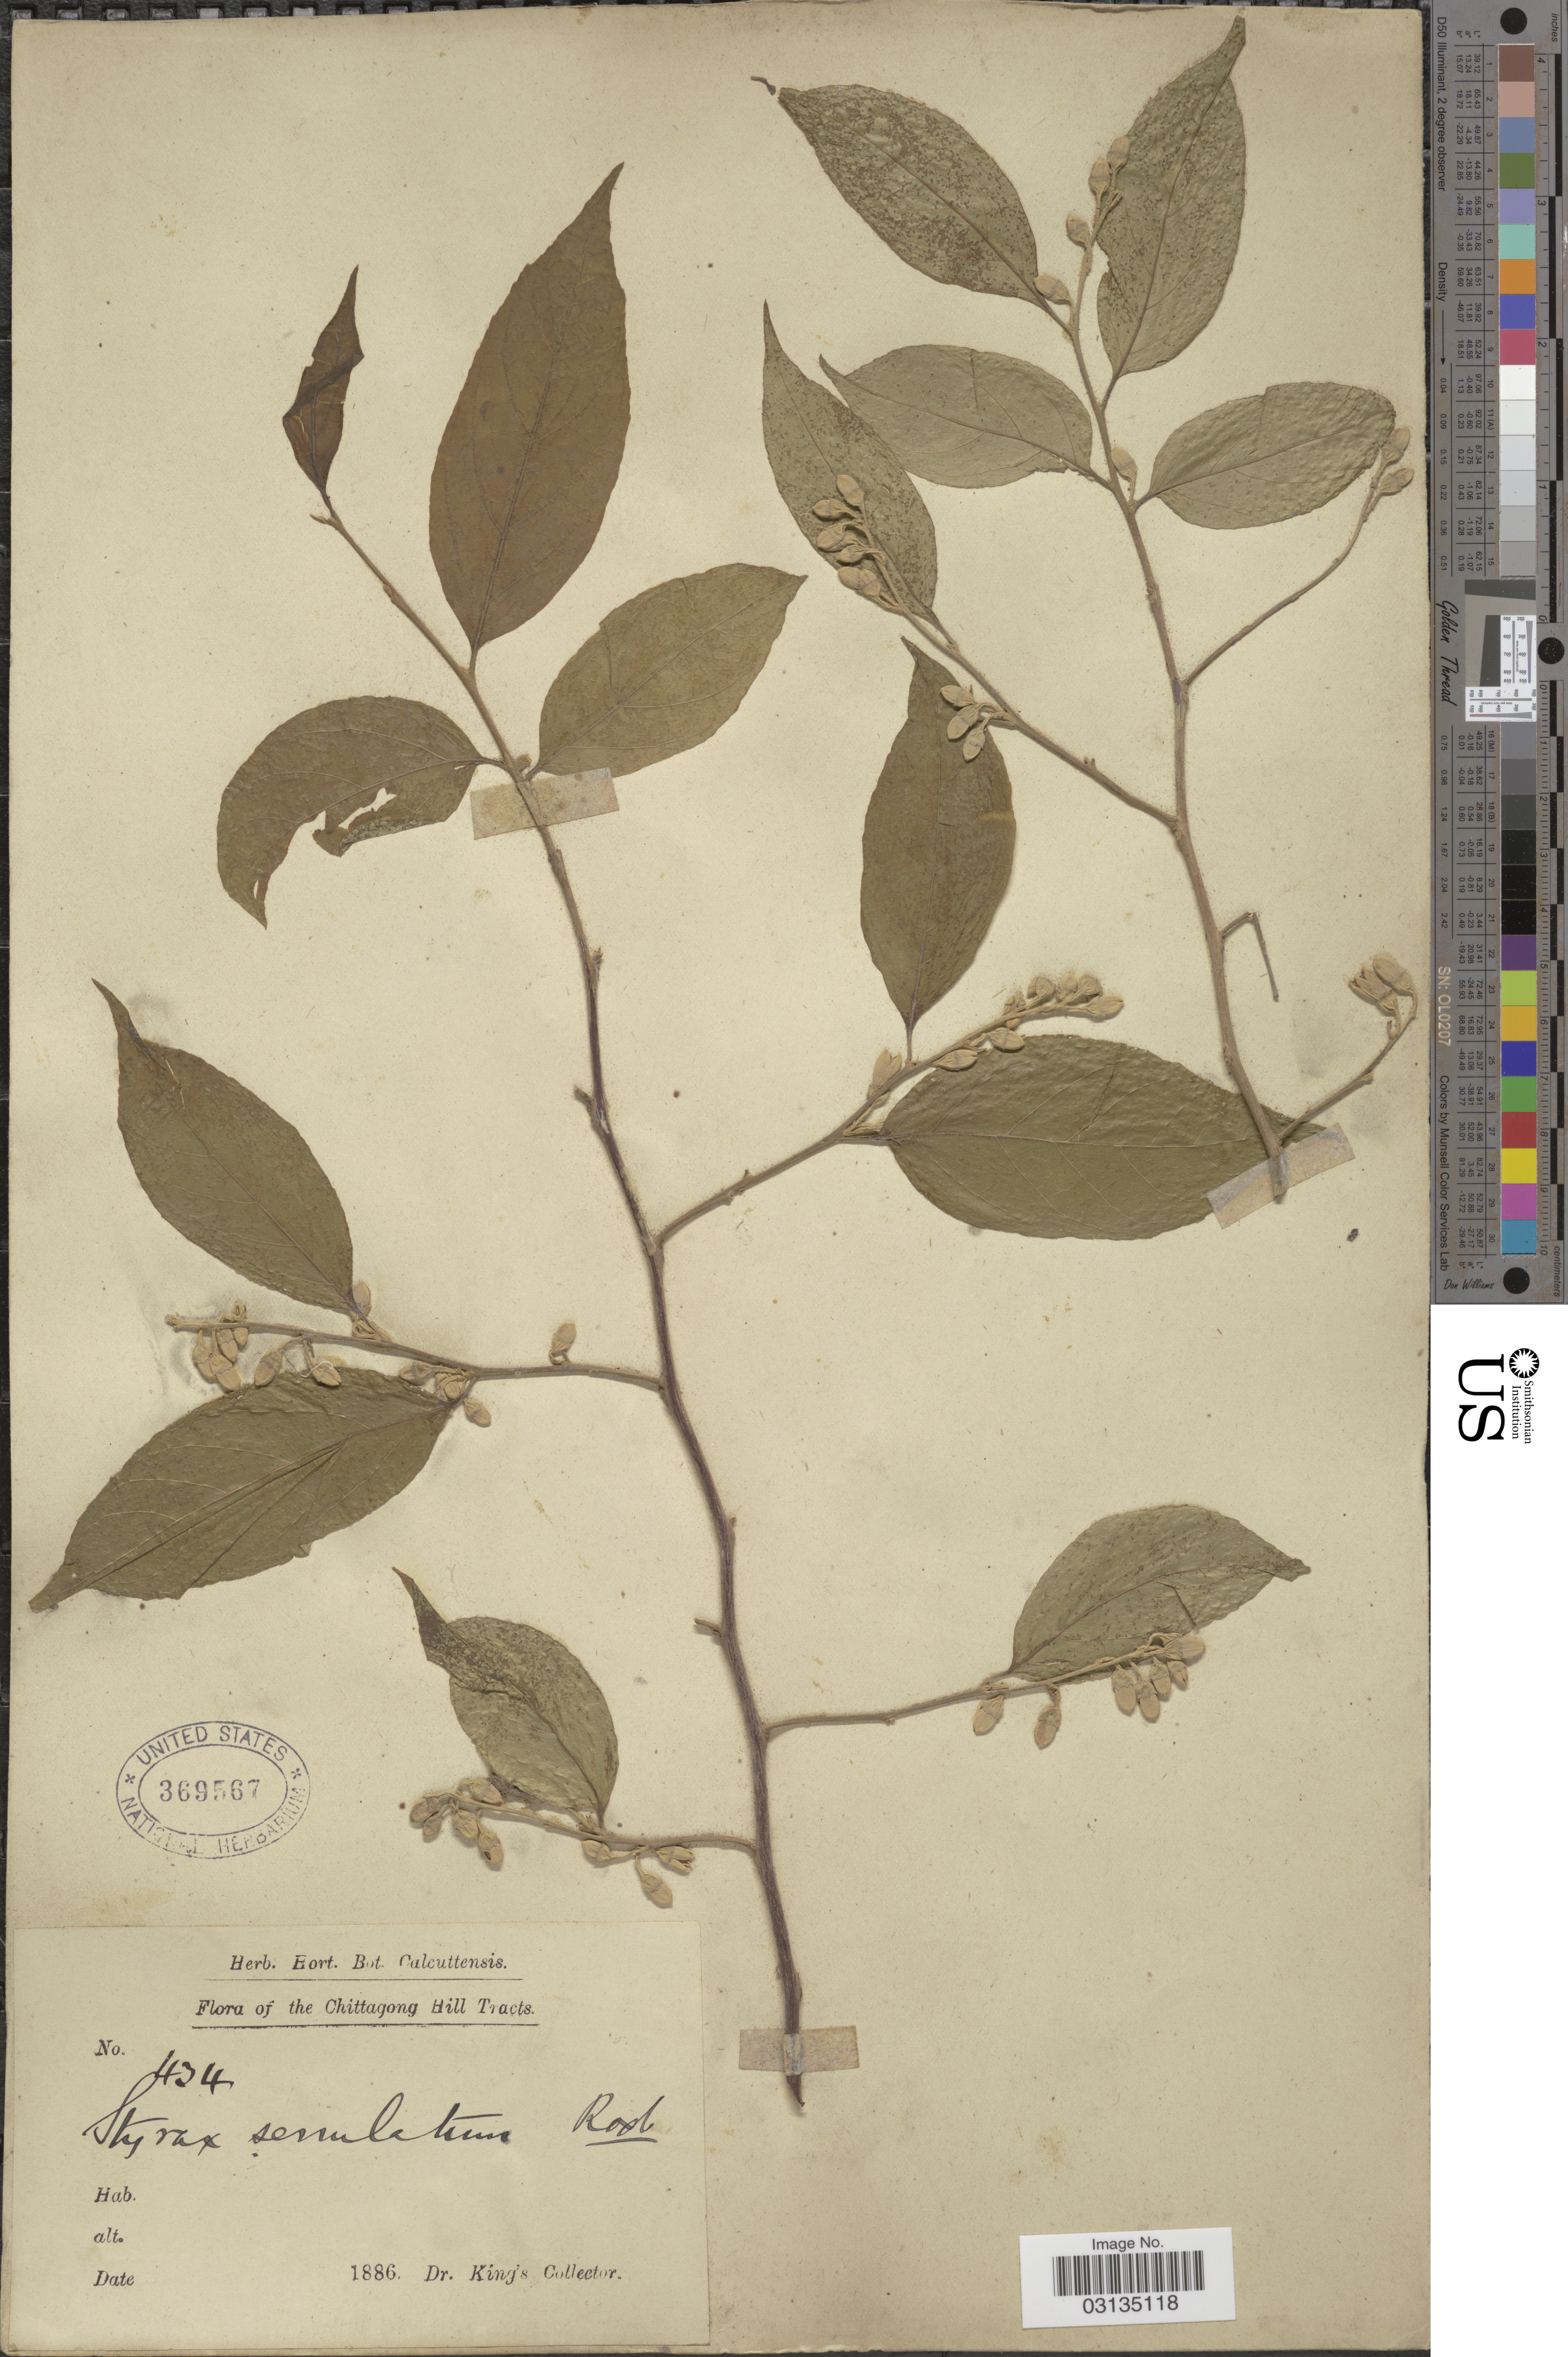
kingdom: Plantae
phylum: Tracheophyta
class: Magnoliopsida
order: Ericales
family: Styracaceae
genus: Styrax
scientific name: Styrax serrulatus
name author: Roxb.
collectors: Dr. King's collector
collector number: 434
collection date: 1886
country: Bangladesh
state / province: Chittagong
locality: The Chittagong Hill Tracts.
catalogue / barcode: US 369567